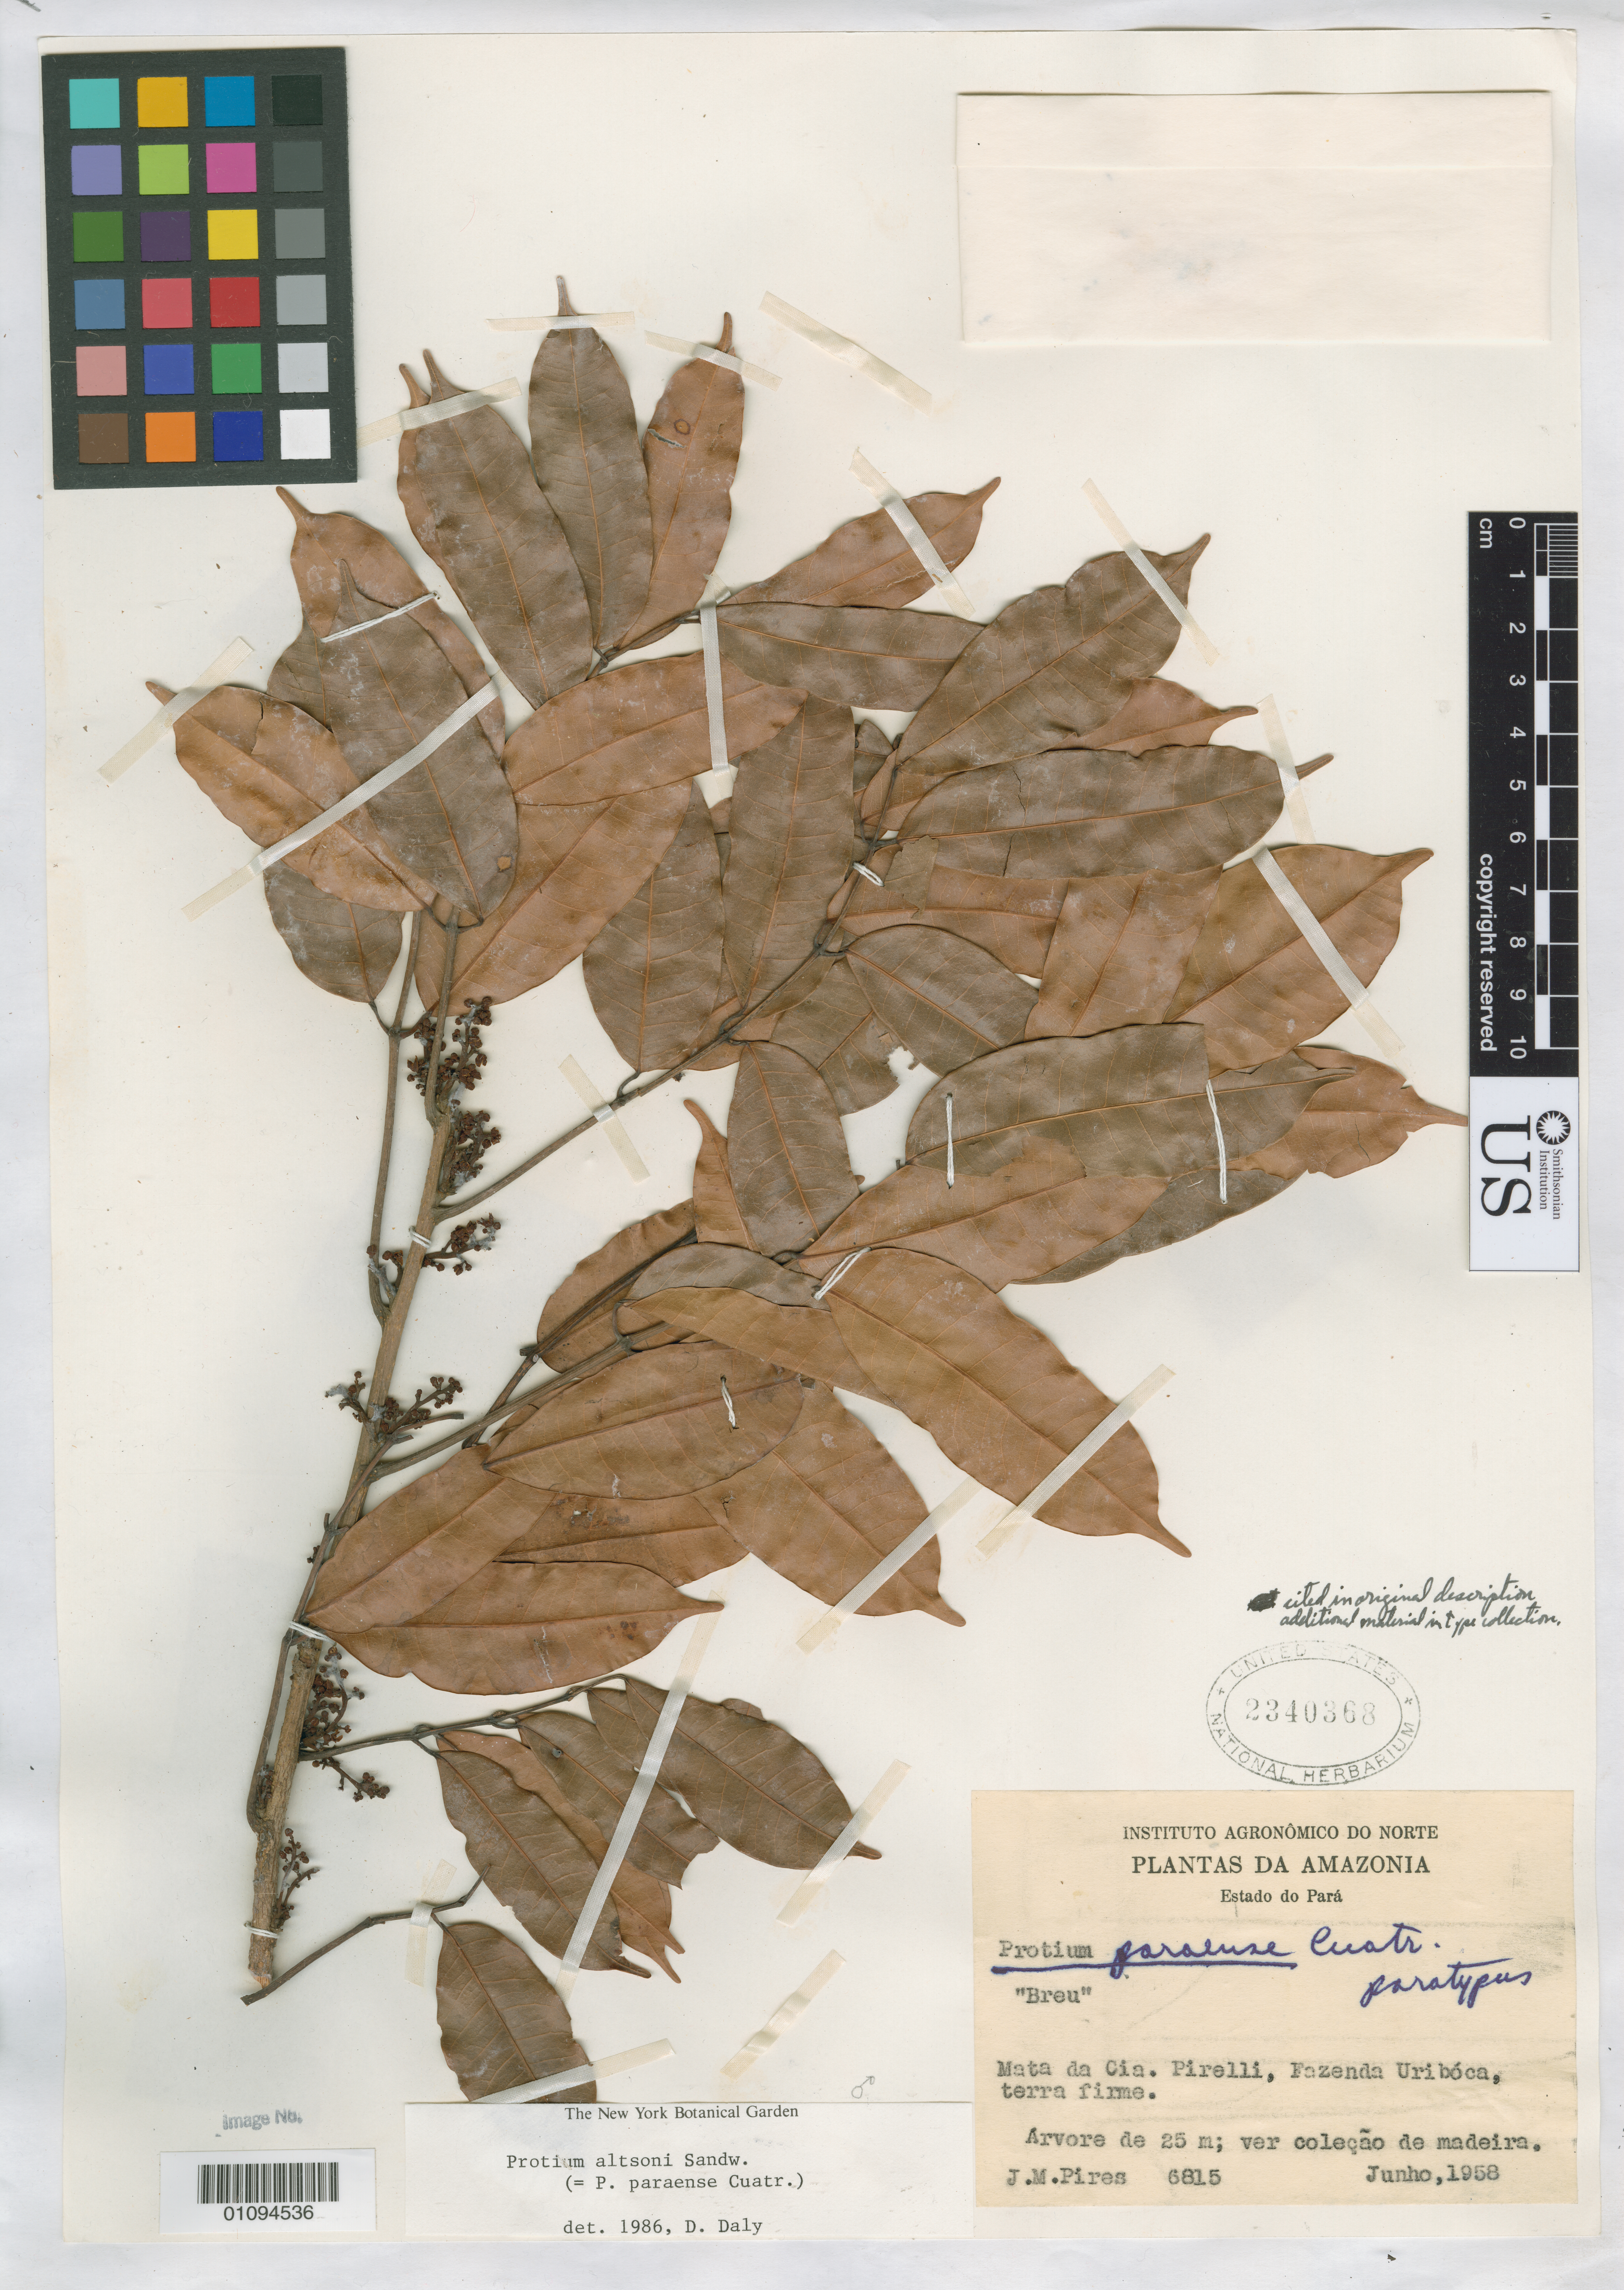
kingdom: Plantae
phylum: Tracheophyta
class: Magnoliopsida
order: Sapindales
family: Burseraceae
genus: Protium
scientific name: Protium altsonii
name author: Sandwith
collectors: J. M. Pires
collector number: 6815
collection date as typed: Jun 1958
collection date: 1958-06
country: Brazil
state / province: Pará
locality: Mata da cia; pirelli, fazenda uriboca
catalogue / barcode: US 2340368